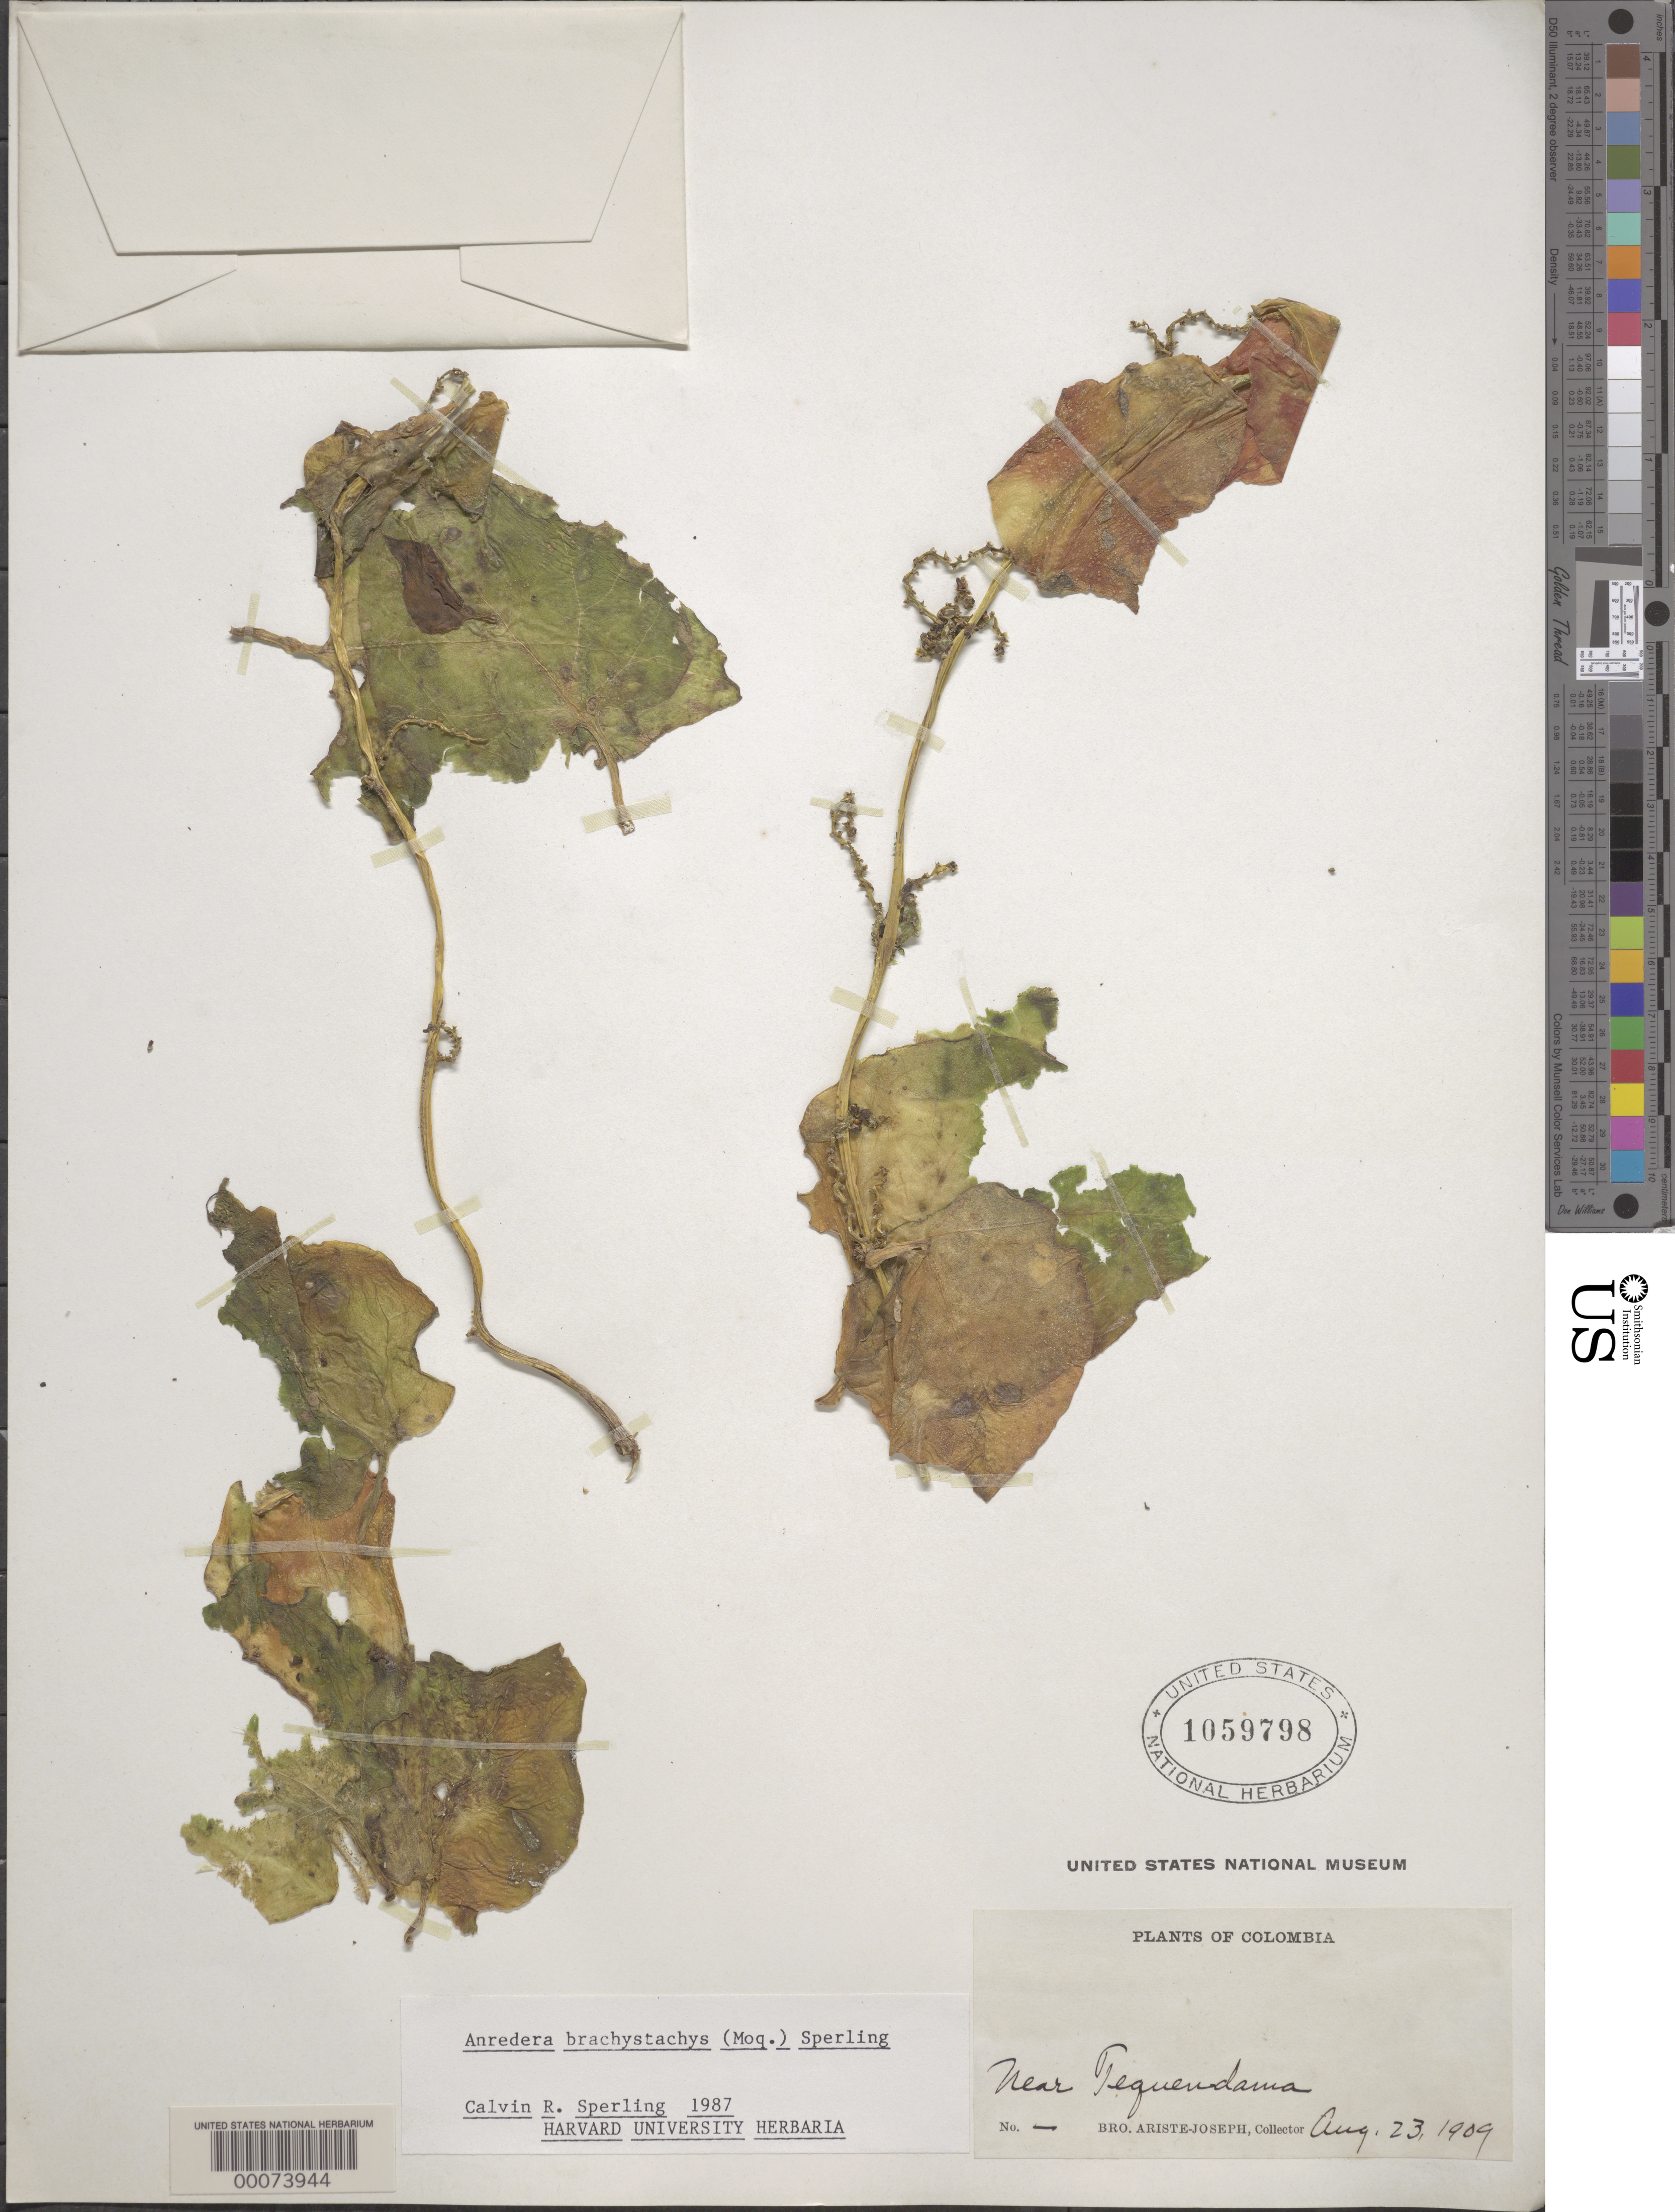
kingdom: Plantae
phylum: Tracheophyta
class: Magnoliopsida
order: Caryophyllales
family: Basellaceae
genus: Anredera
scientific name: Anredera brachystachys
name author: (Moq.) Sperling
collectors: Bro. Ariste-Joseph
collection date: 1909-08-23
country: Colombia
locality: Near Tequendama.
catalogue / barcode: US 1059798